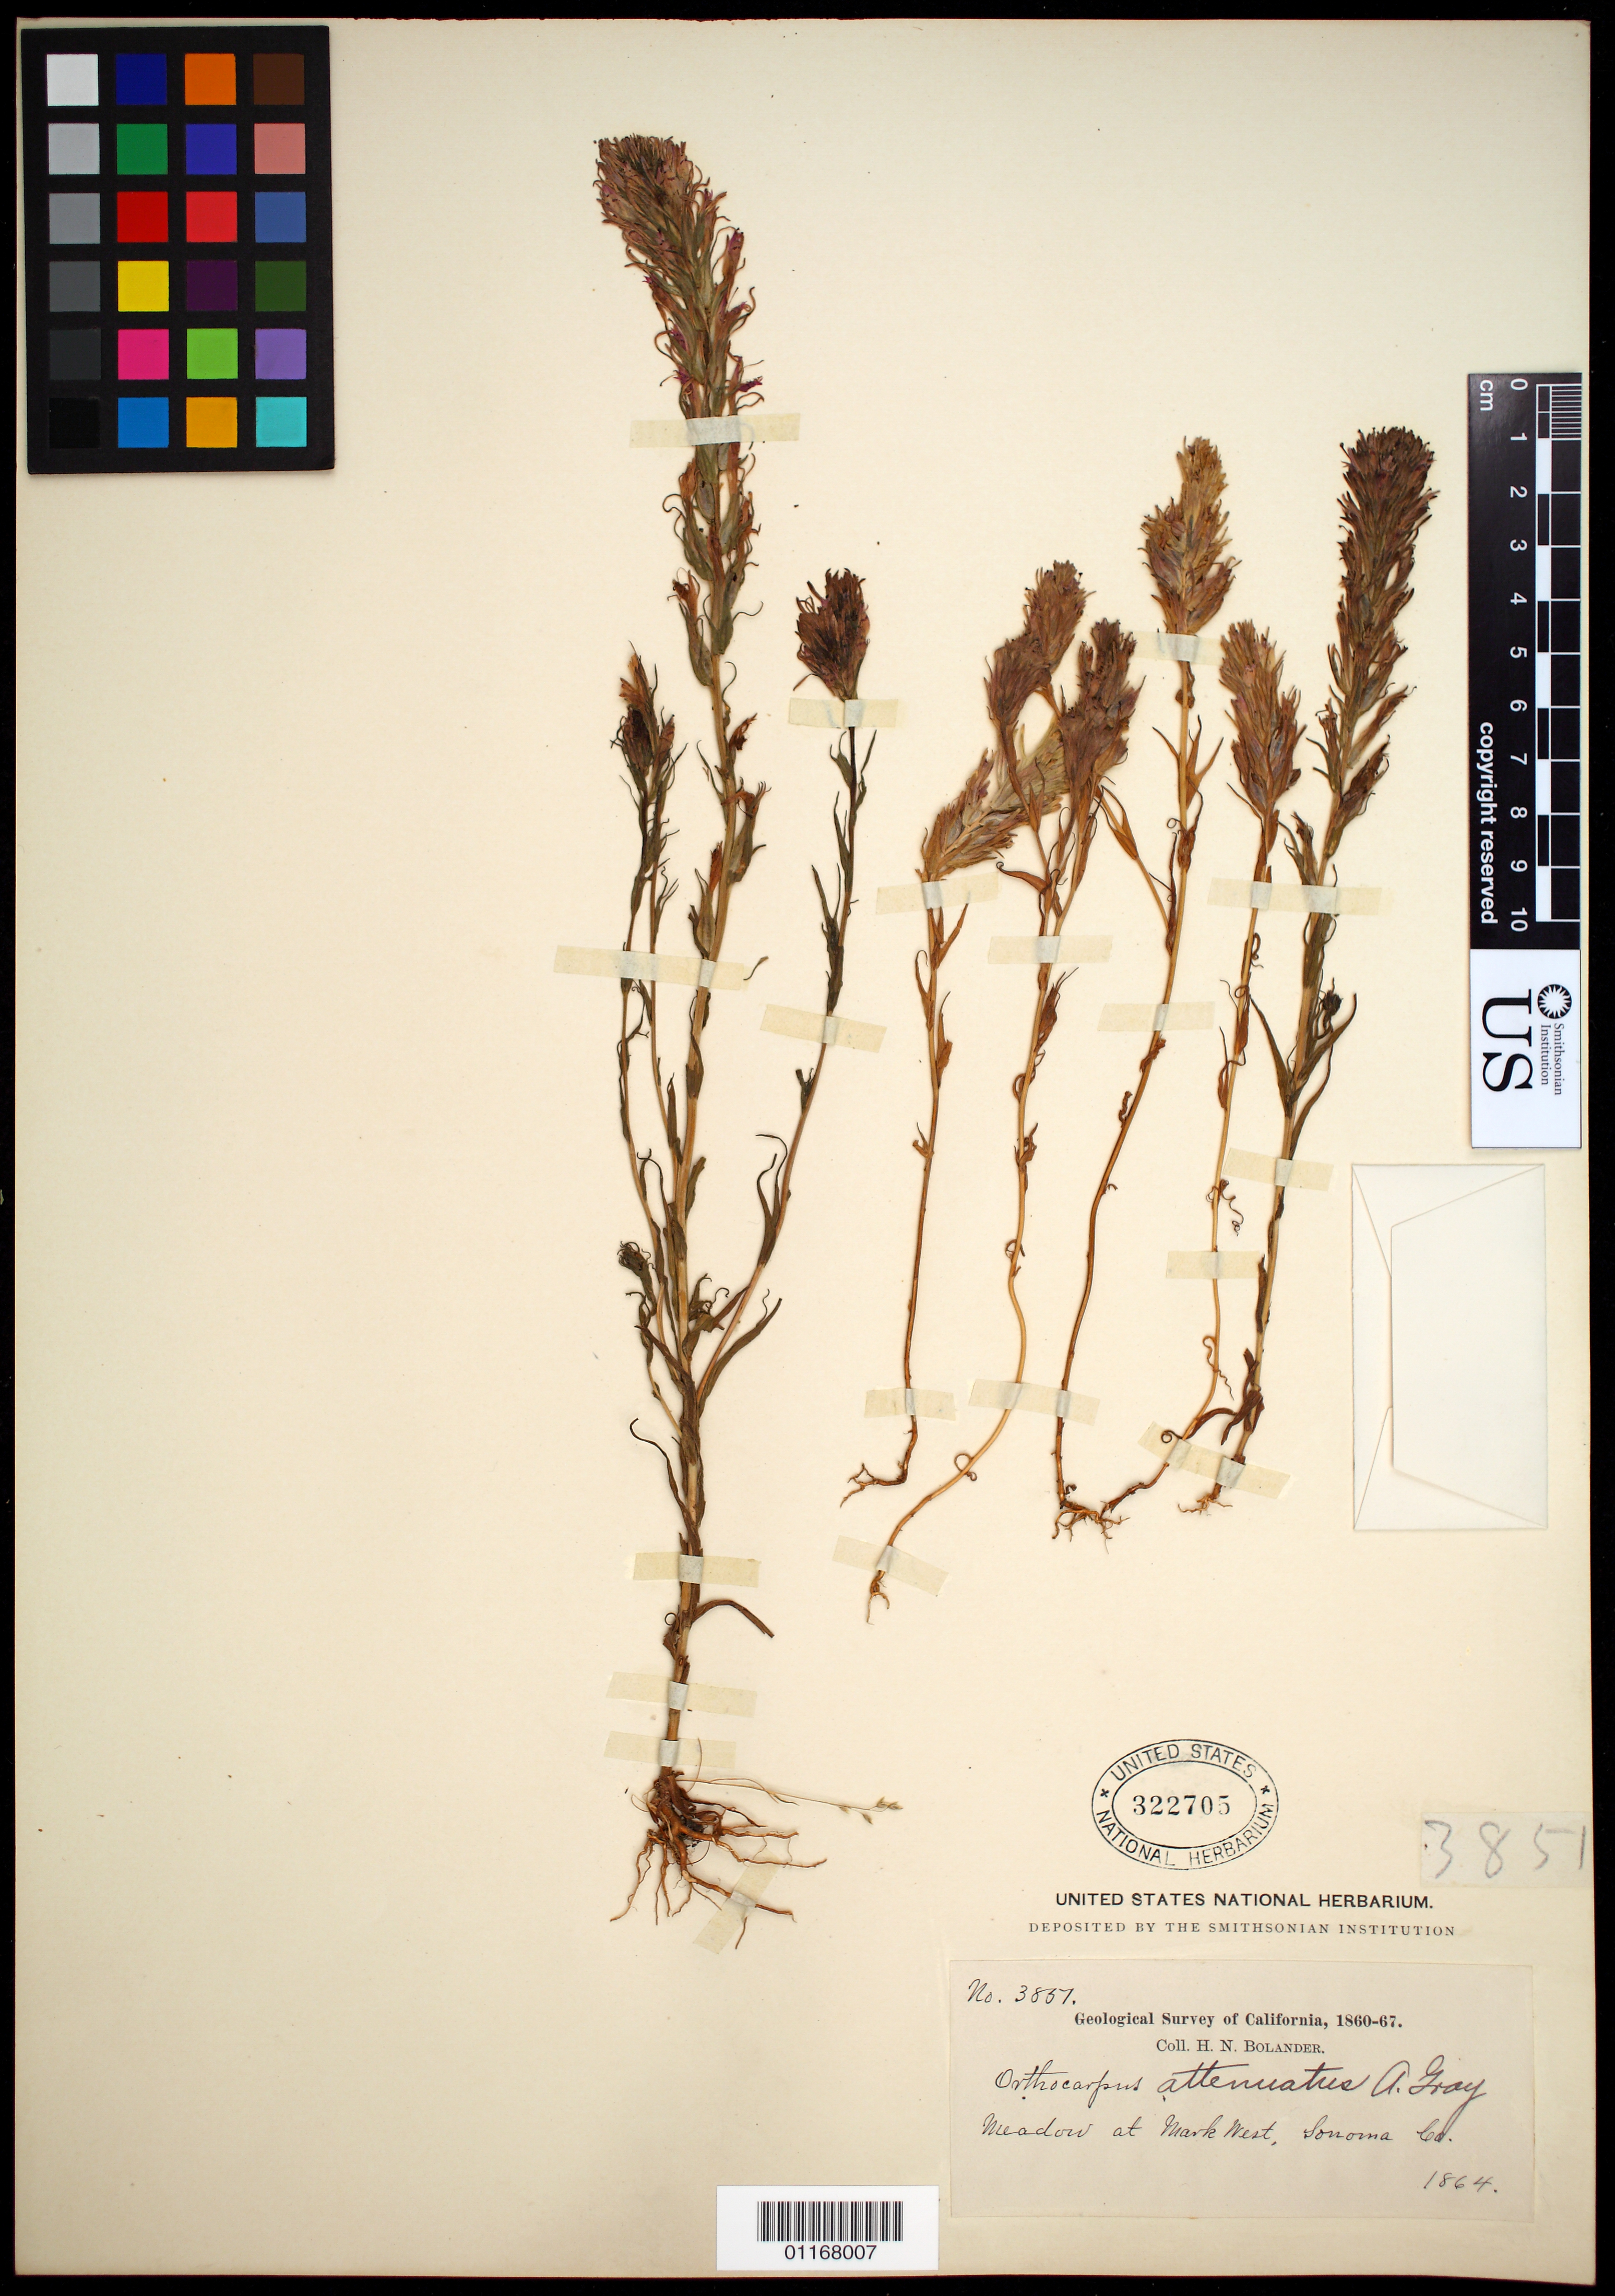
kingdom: Plantae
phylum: Tracheophyta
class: Magnoliopsida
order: Lamiales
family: Orobanchaceae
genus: Orthocarpus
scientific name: Orthocarpus attenuatus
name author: A. Gray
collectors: H. Bolander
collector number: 3851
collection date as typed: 1864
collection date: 1864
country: United States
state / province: California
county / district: Sonoma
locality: Meadow at Mark West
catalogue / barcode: US 322705